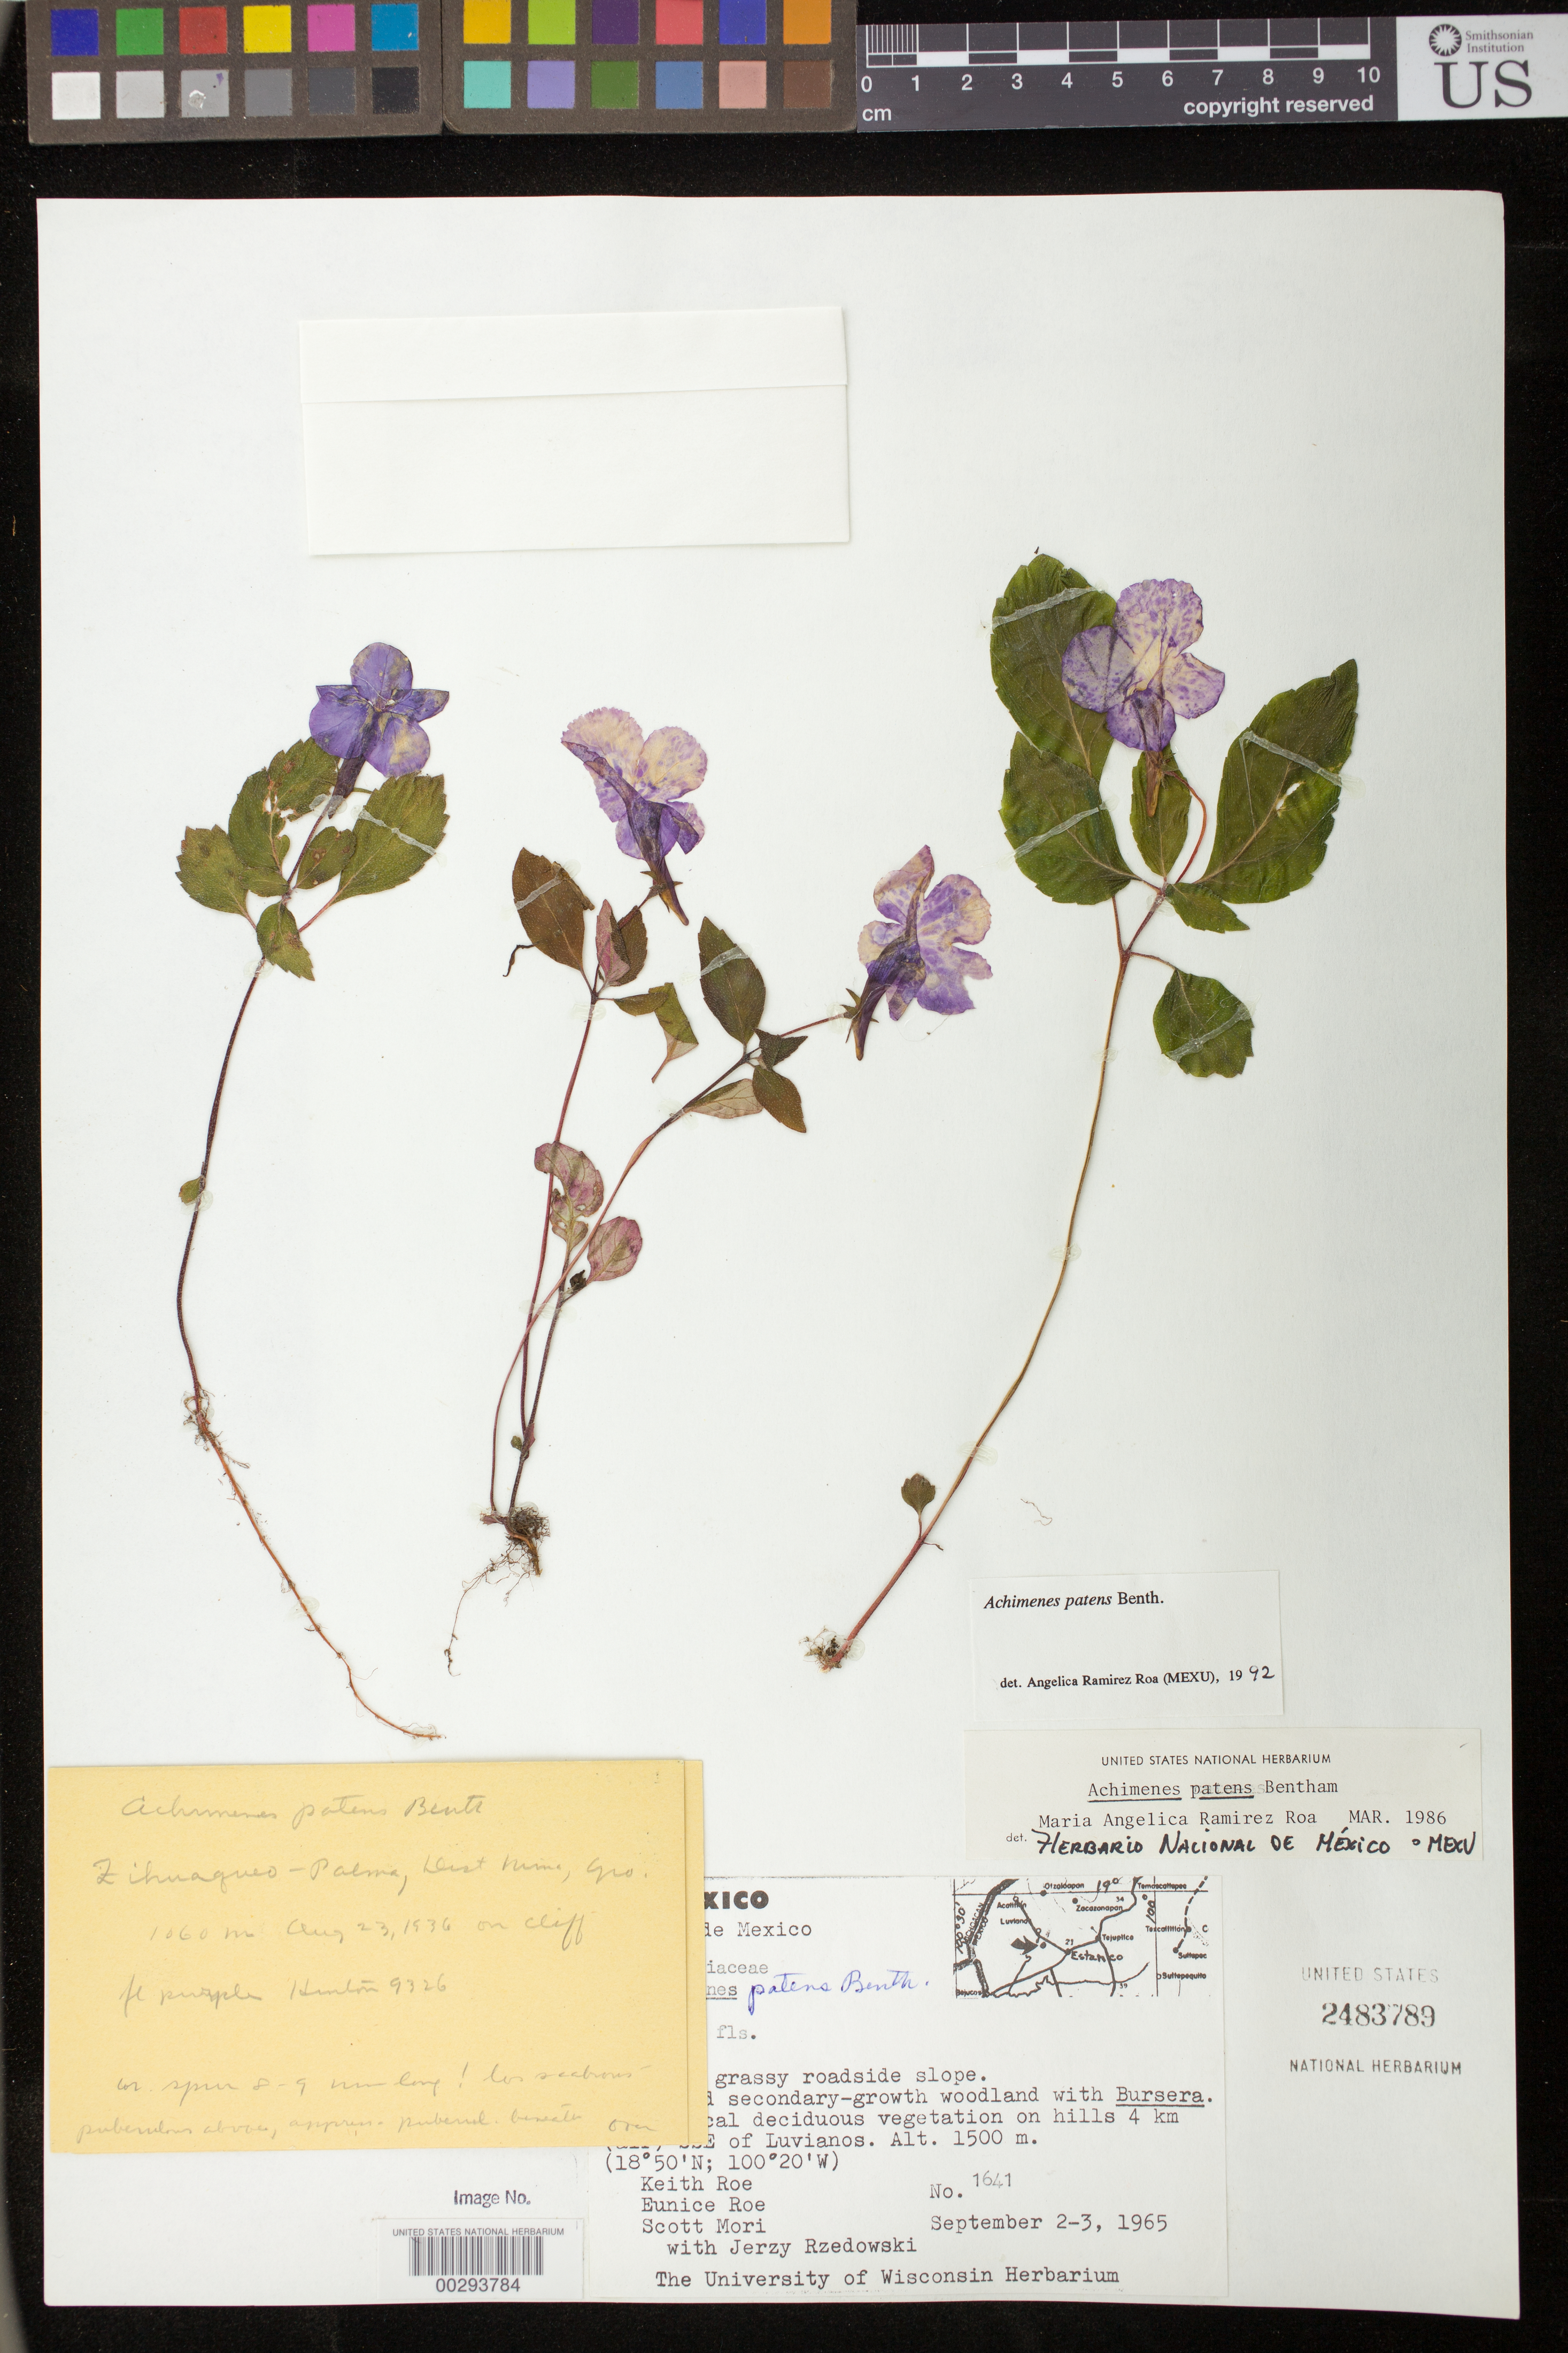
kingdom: Plantae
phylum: Tracheophyta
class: Magnoliopsida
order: Lamiales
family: Gesneriaceae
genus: Achimenes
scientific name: Achimenes patens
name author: Benth.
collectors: K. Roe, E. Roe, S. Mori & J. Rzedowski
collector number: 1641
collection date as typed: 2-3 Sep 1965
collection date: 1965-09-02/1965-09-03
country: Mexico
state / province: México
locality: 4 km (air) SSE of Luvianos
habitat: Open, grassy roadside slope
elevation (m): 1500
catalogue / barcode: US 2483789